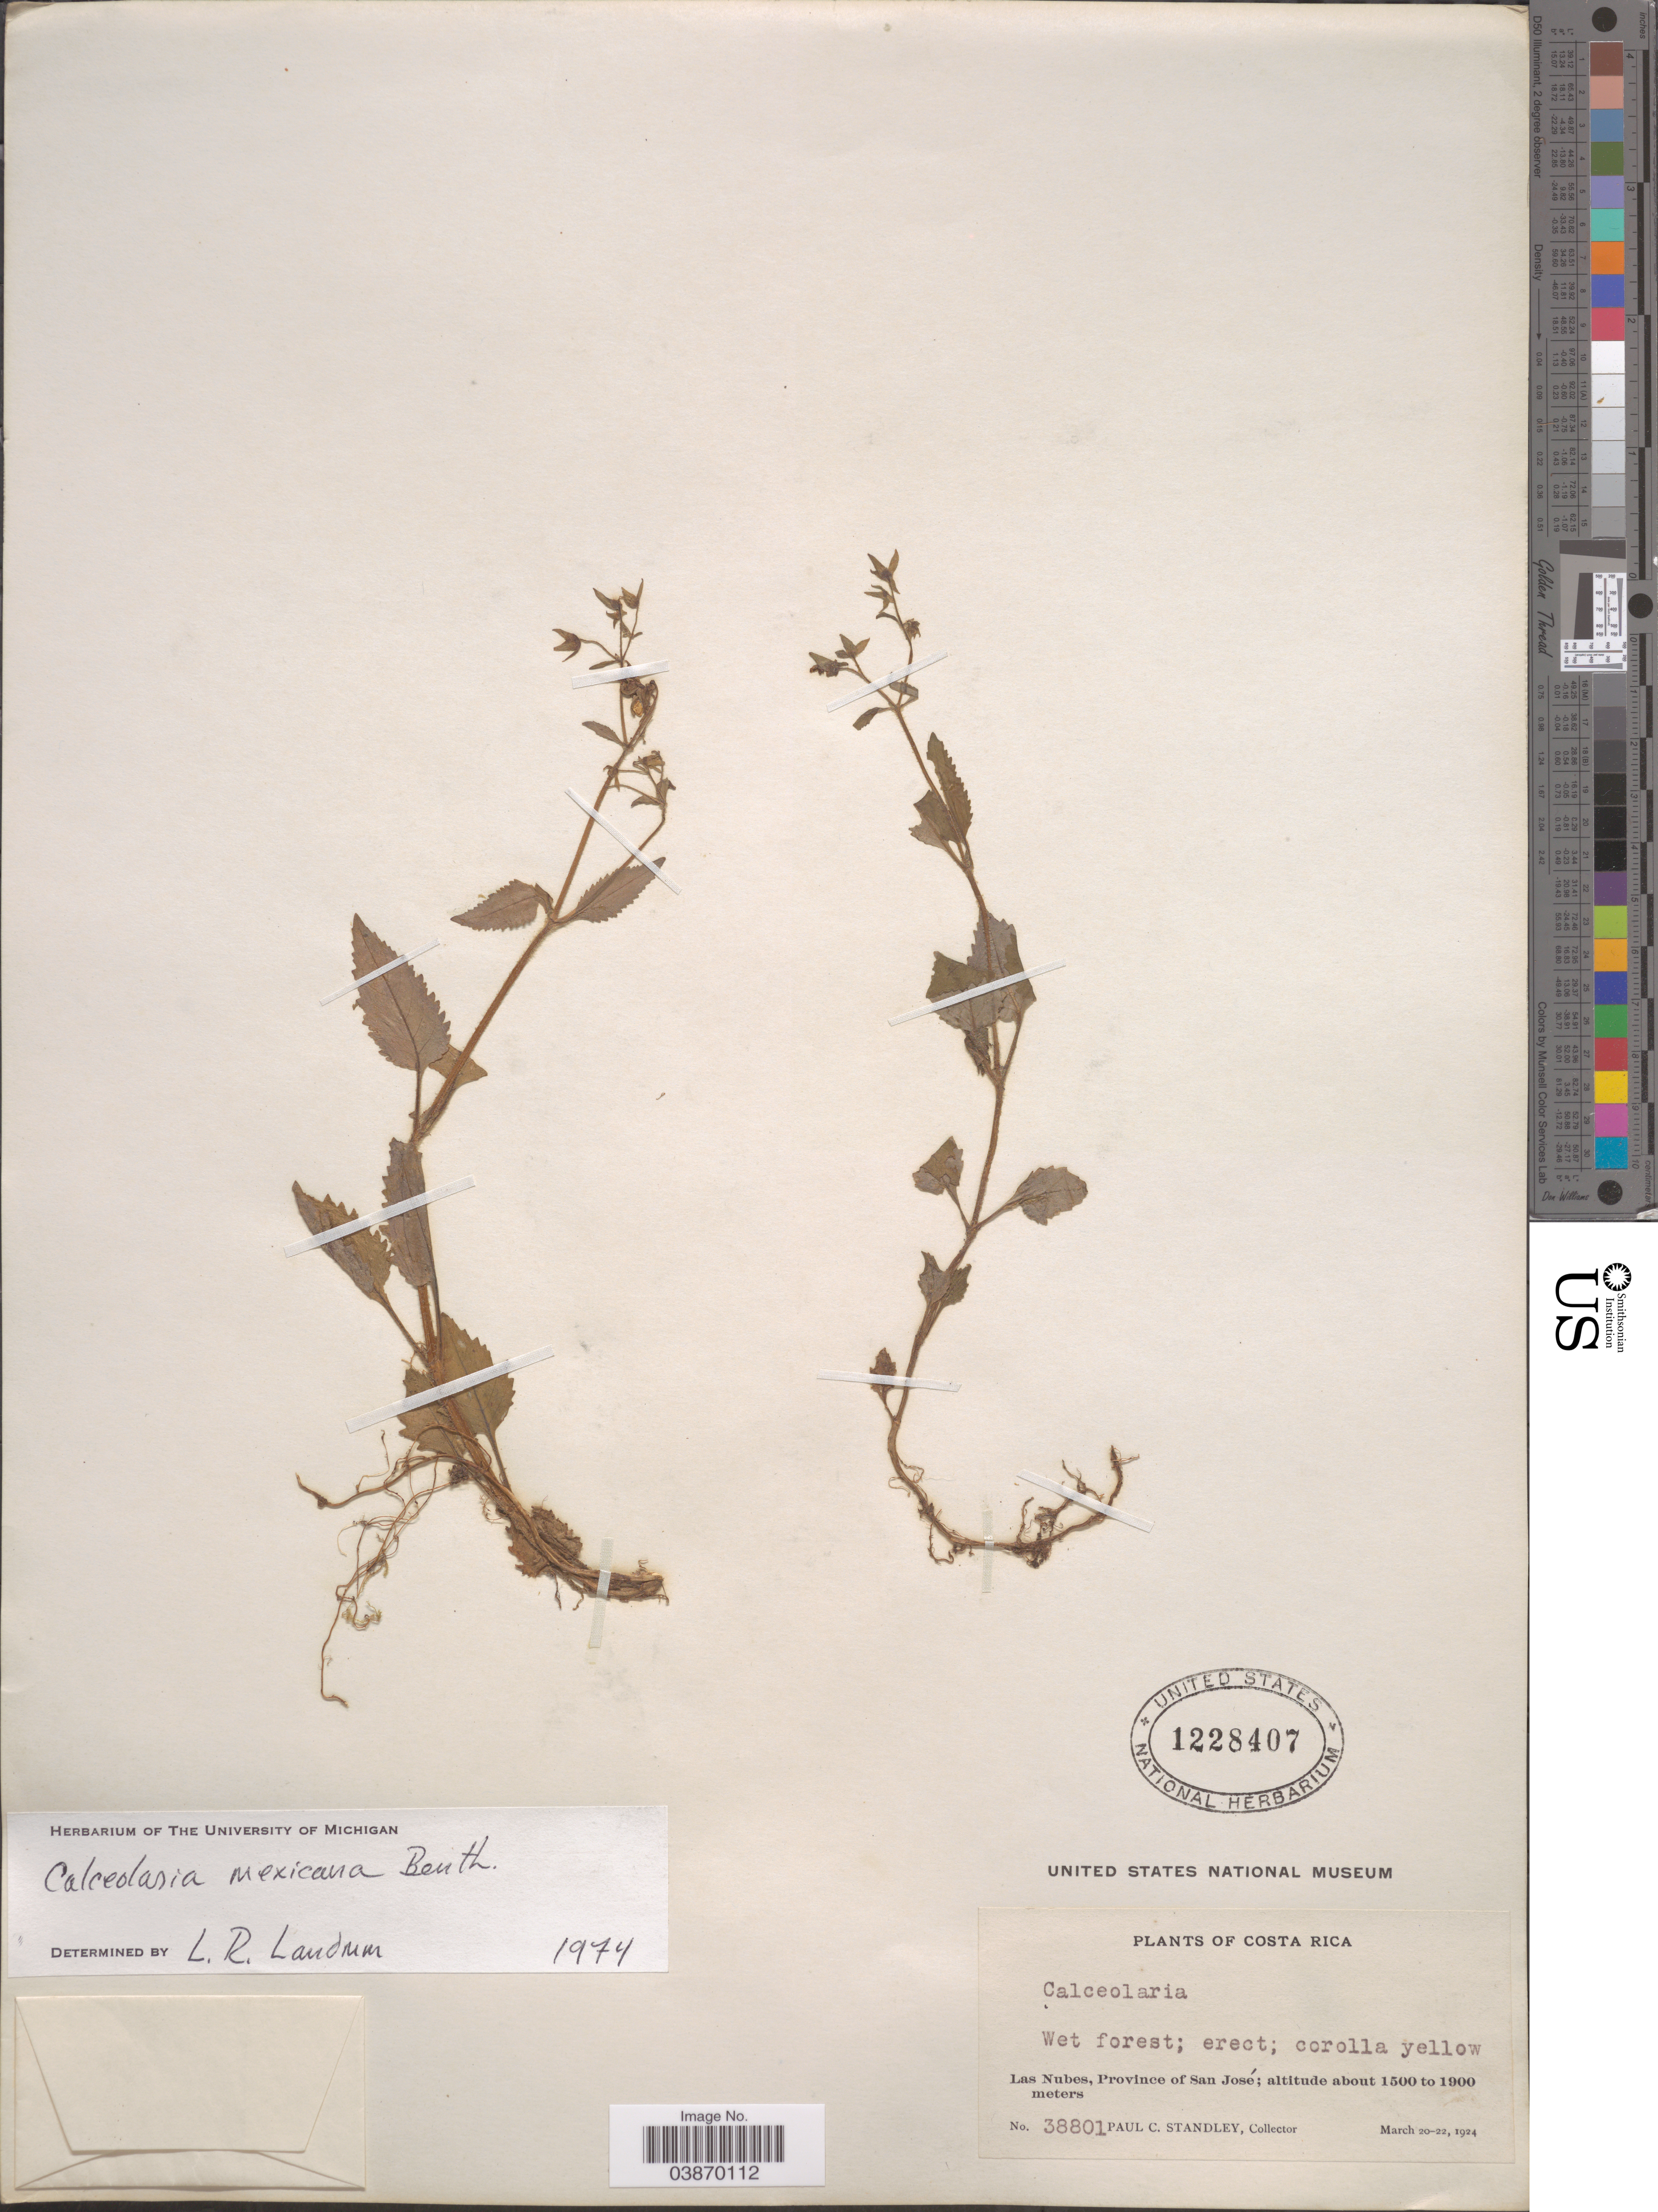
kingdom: Plantae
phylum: Tracheophyta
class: Magnoliopsida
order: Lamiales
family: Calceolariaceae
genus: Calceolaria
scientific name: Calceolaria mexicana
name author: Benth.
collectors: P. C. Standley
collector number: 38801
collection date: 1924-03-20/1924-03-22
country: Costa Rica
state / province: San José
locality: Las Nubes.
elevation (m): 1500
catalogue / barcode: US 1228407